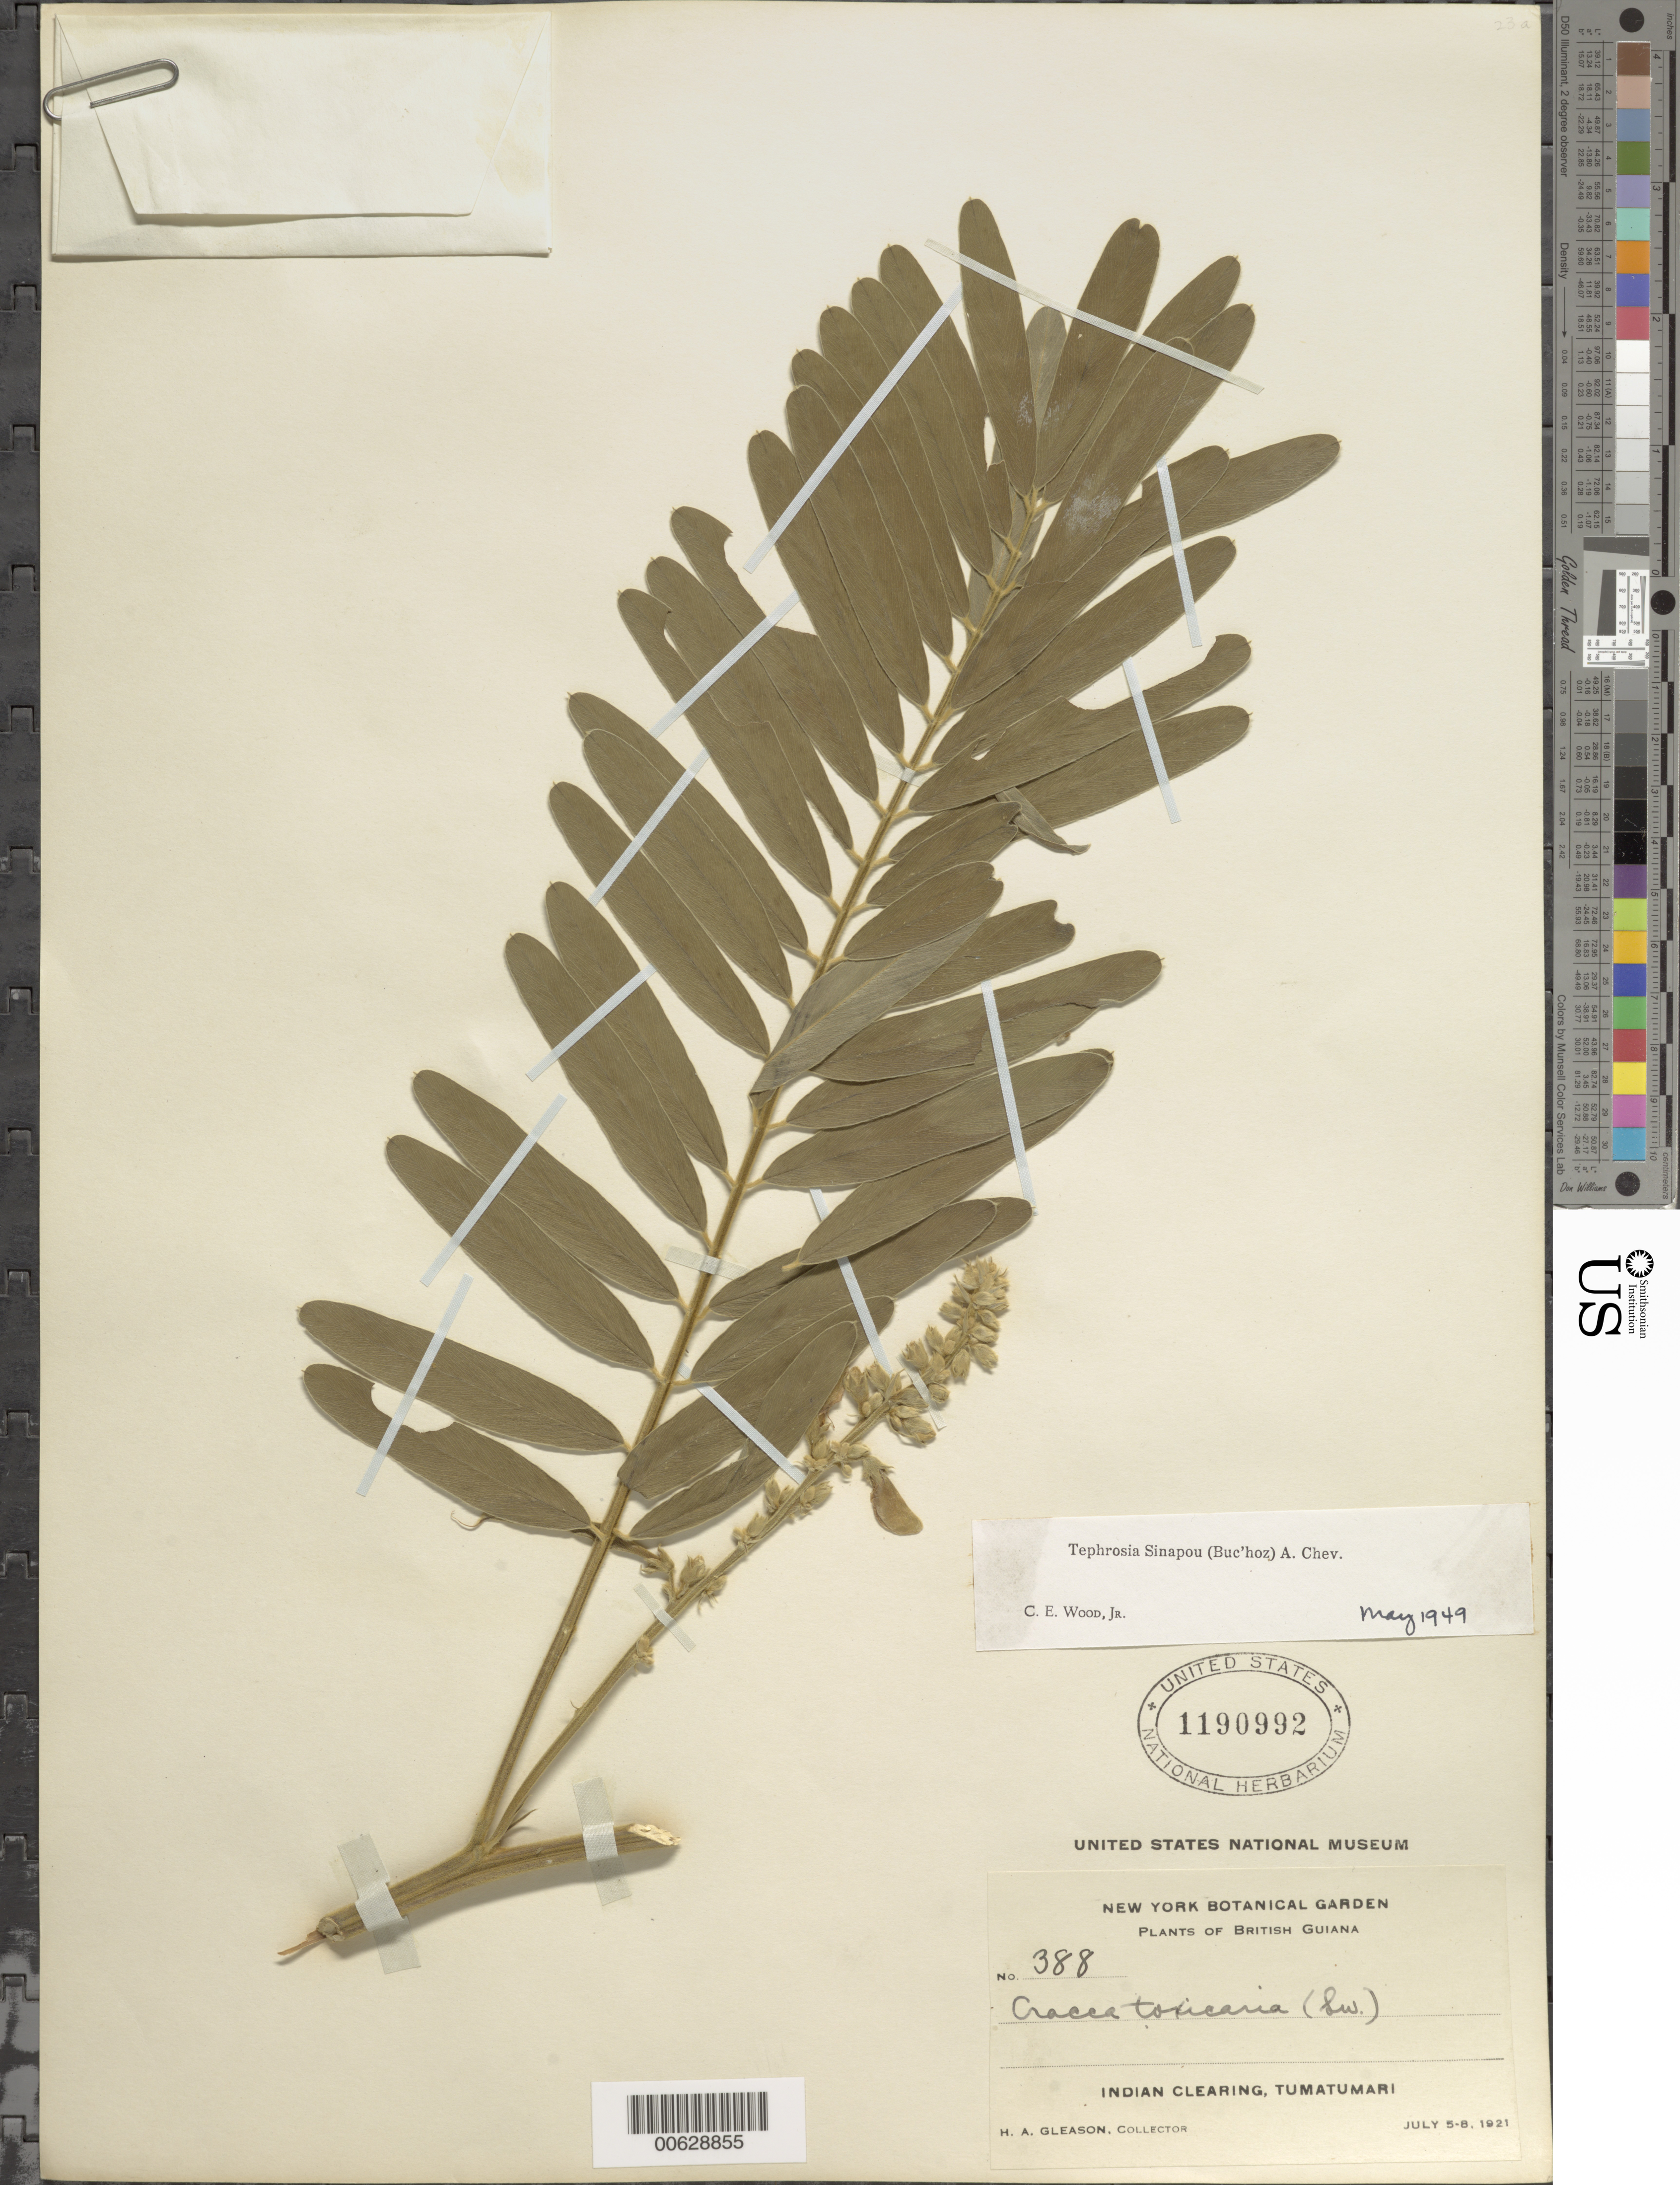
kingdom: Plantae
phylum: Tracheophyta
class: Magnoliopsida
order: Fabales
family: Fabaceae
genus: Tephrosia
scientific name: Tephrosia sinapou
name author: (Buc'hoz) A. Chev.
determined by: Wood, C. E., Jr.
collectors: H. A. Gleason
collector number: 388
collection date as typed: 5-Jul-21 to 8-Jul-21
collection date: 1921-07-05/1921-07-08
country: Guyana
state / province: Potaro-Siparuni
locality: Tumatumari Village, Potaro R.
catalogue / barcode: US 1190992